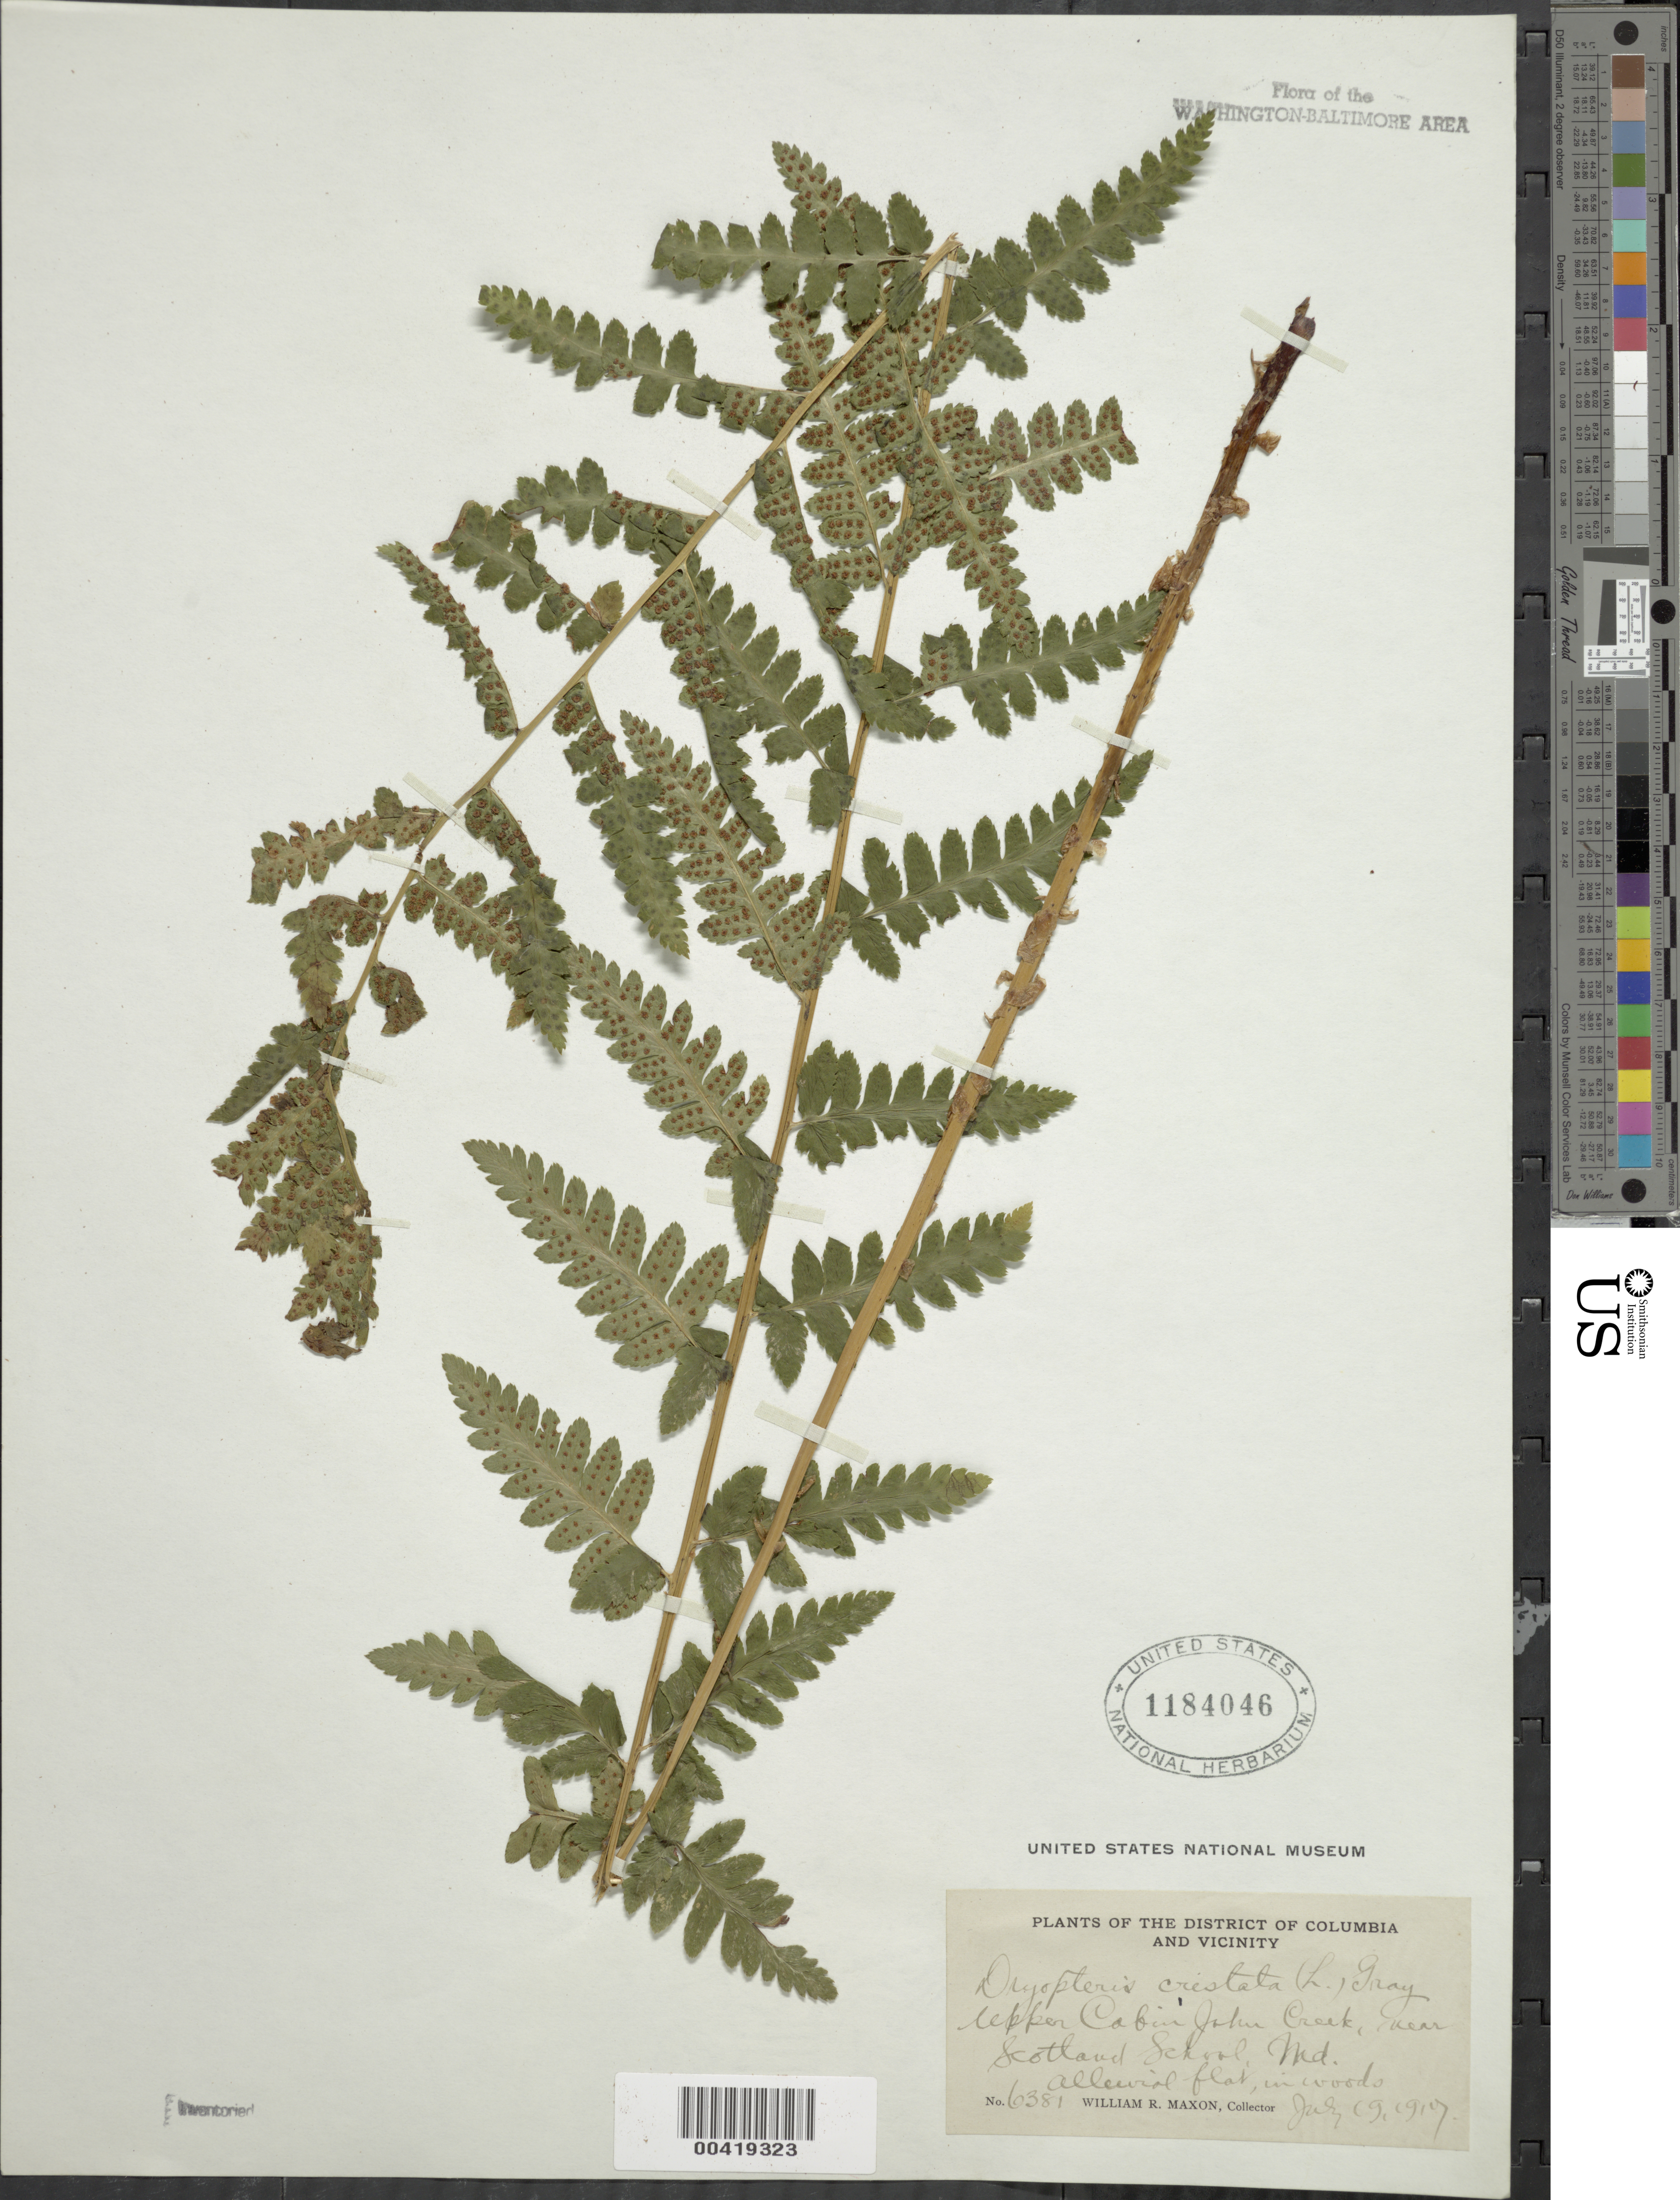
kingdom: Plantae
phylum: Tracheophyta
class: Polypodiopsida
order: Polypodiales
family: Dryopteridaceae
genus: Dryopteris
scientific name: Dryopteris cristata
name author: (L.) A. Gray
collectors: W. R. Maxon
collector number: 6381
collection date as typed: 19 Jul 1917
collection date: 1917-07-19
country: United States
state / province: Maryland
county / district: Montgomery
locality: Upper Cabin John Creek, near Scotland School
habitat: Alluvial flat, in woods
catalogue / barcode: US 1184046